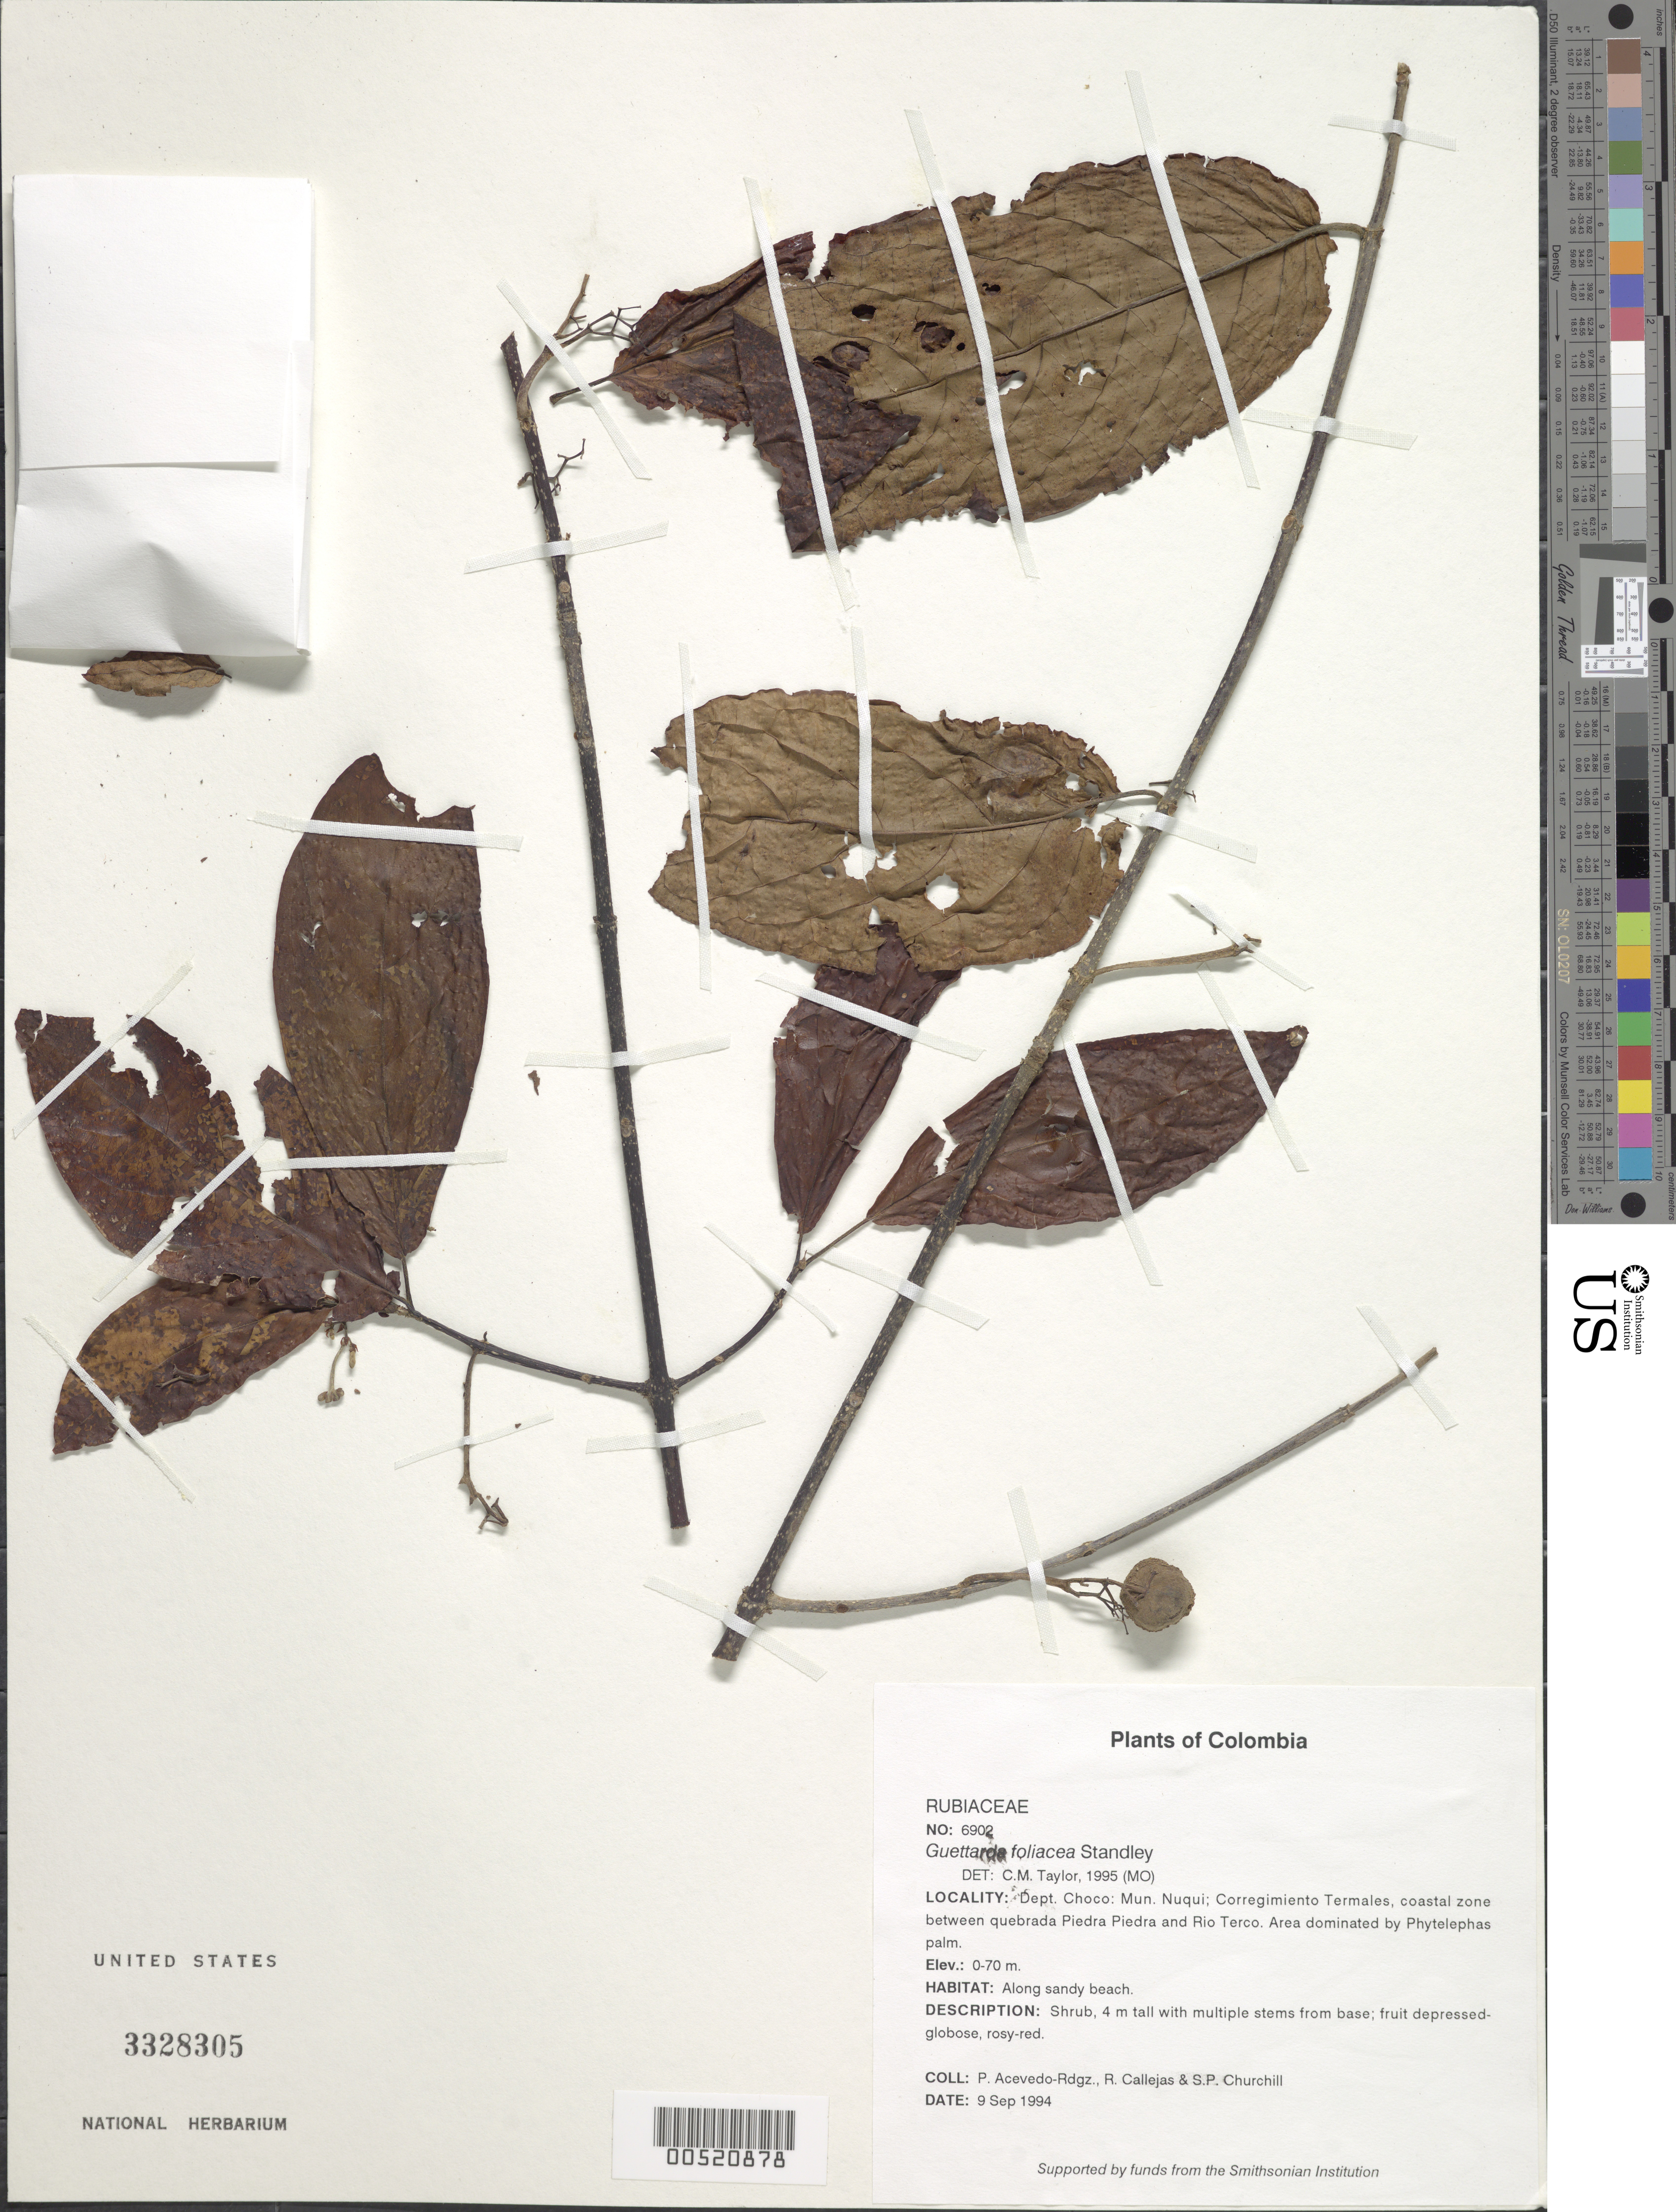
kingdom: Plantae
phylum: Tracheophyta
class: Magnoliopsida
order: Gentianales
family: Rubiaceae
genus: Guettarda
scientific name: Guettarda foliacea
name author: Standl.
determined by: Taylor, Charlotte M.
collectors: P. Acevedo-Rodr., R. Callejas & S. Churchill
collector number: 6902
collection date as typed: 09 Sep 1994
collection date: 1994-09-09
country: Colombia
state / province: Chocó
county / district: Nuqui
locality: Depart. Choco; Mun. Nuqui; Corregimiento Termales, coastal zone between quebrada Piedra Piedra and Río Terco. Area dominated by Phytelephas palm.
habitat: Along sandy beach.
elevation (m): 0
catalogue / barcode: US 3328305